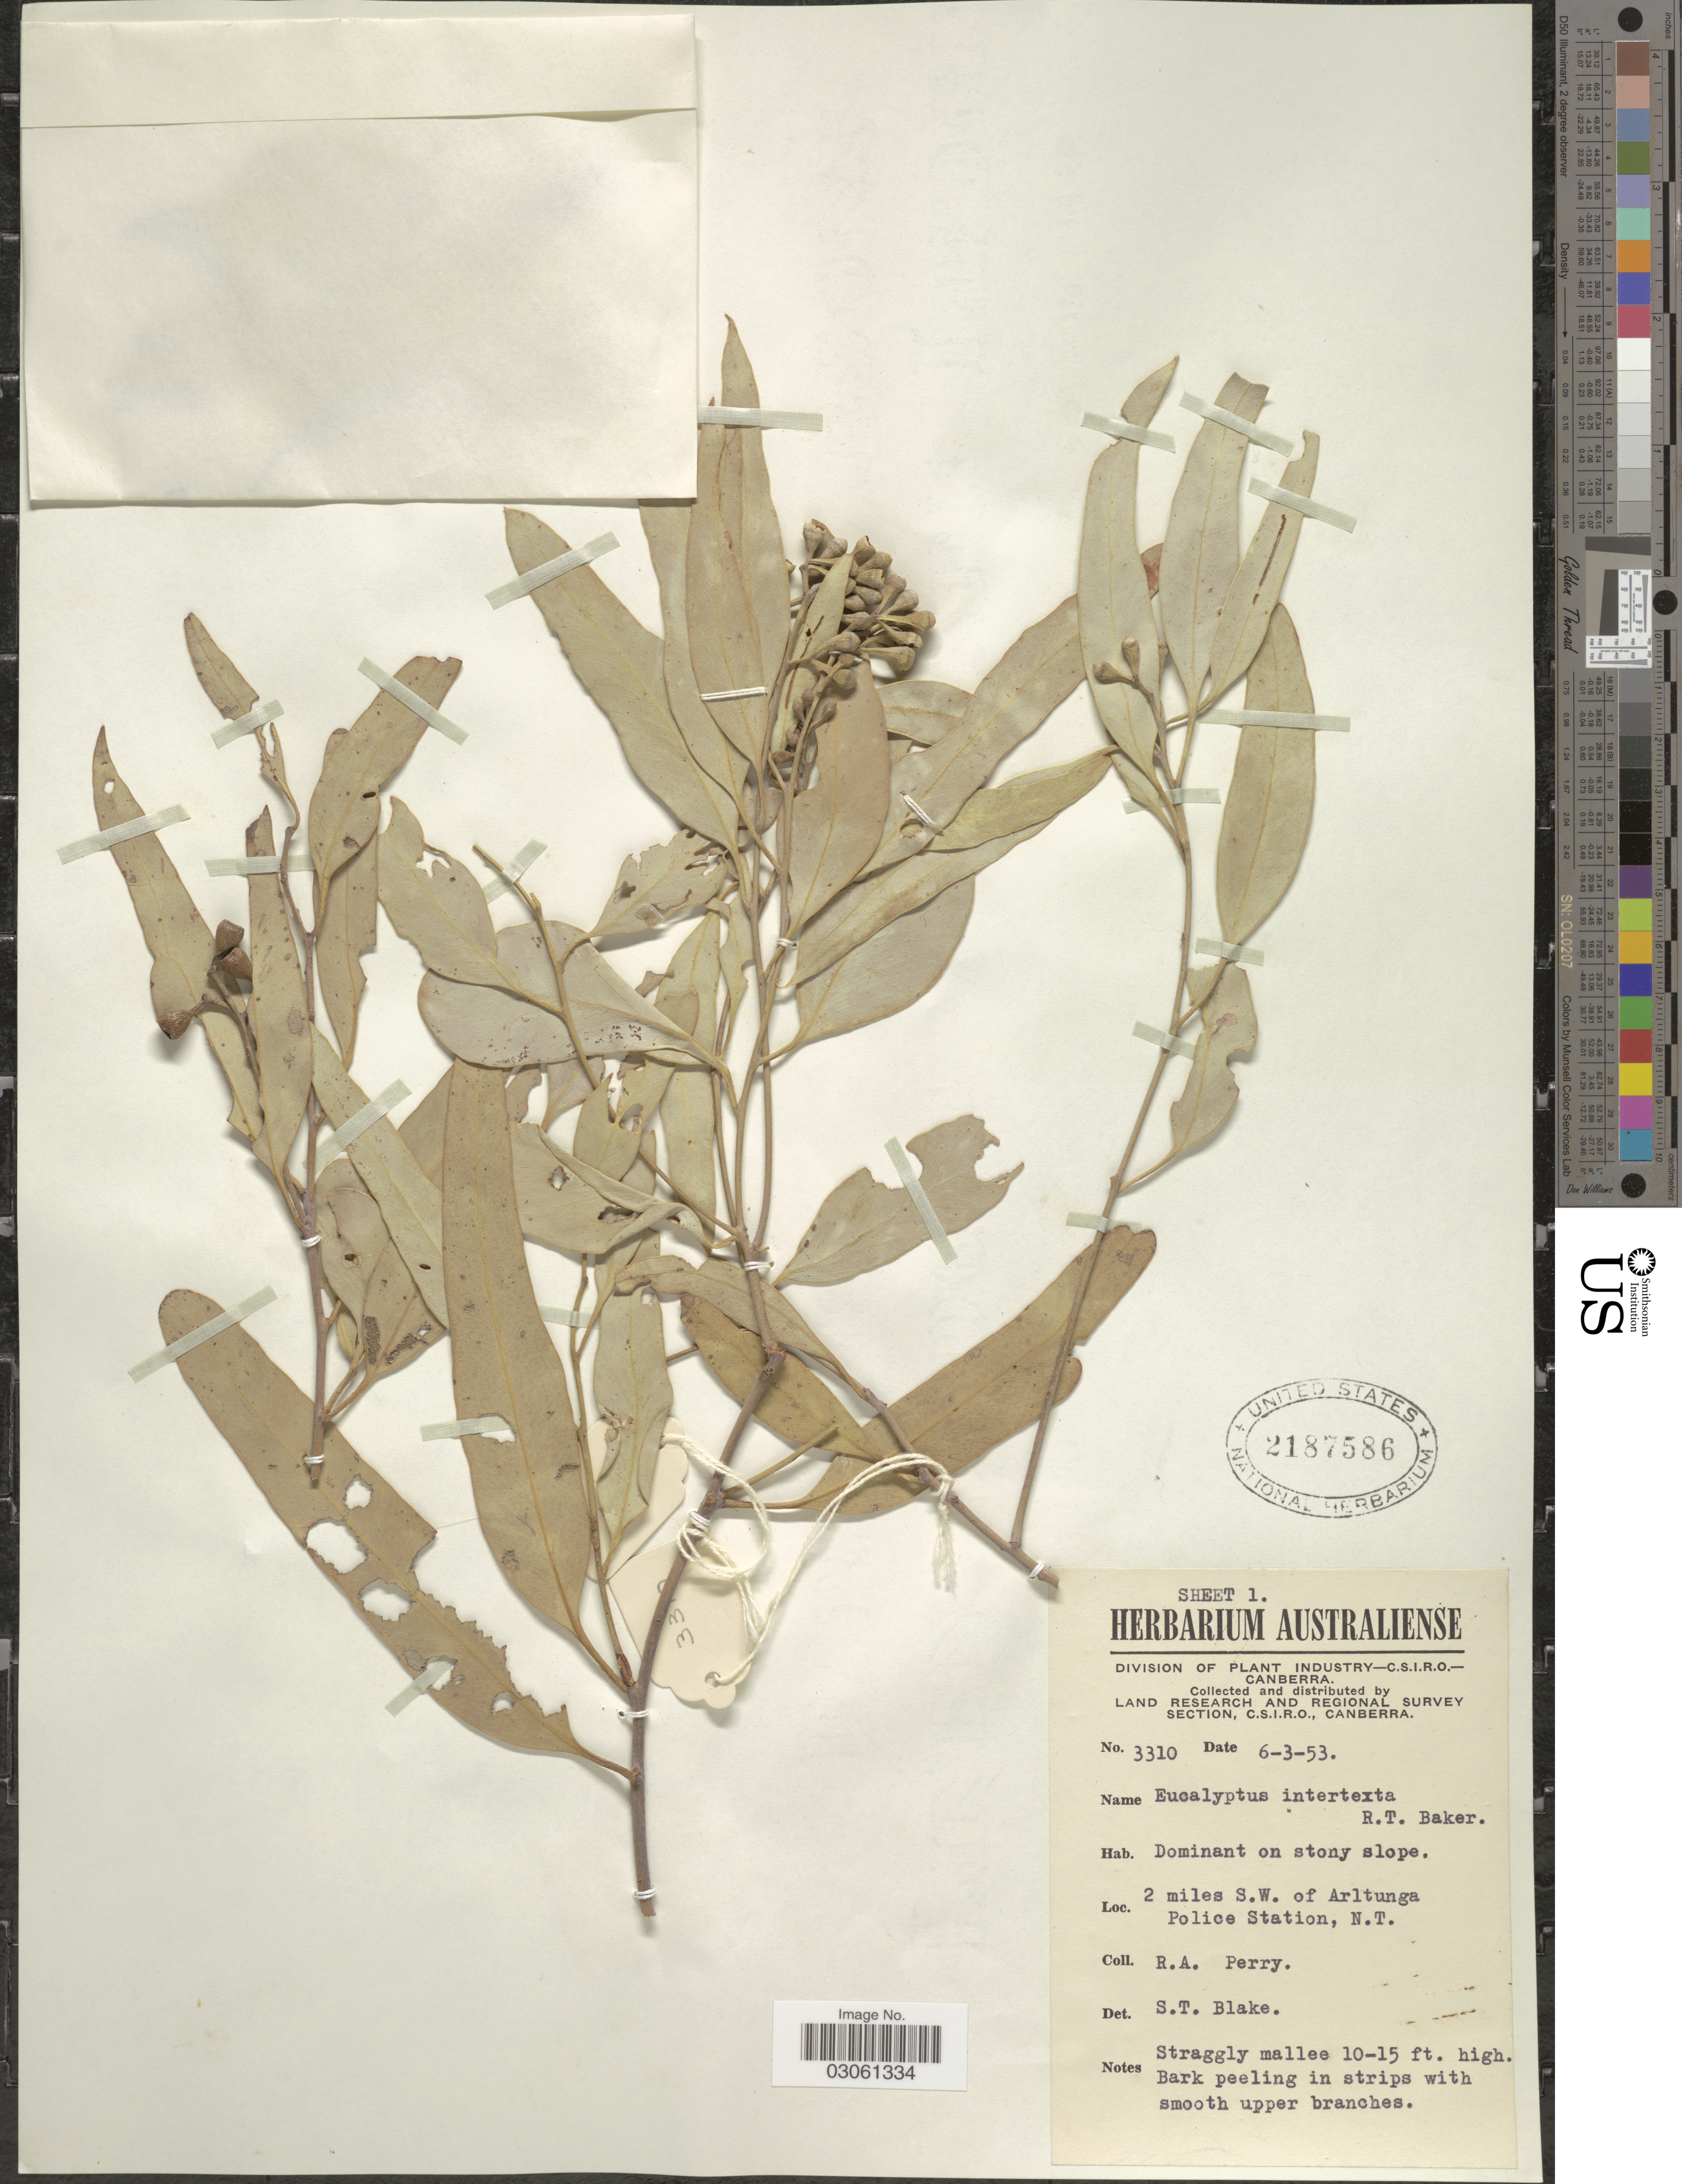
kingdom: Plantae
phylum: Tracheophyta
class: Magnoliopsida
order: Myrtales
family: Myrtaceae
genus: Eucalyptus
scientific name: Eucalyptus intertexta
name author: R.T. Baker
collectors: Perry, R. A.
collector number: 3310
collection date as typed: Transcribed d/m/y: 6/3/53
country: Australia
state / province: Northern Territory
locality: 2 miles S.W. of Arltunga Police Station, N.T.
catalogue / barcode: US 2187586